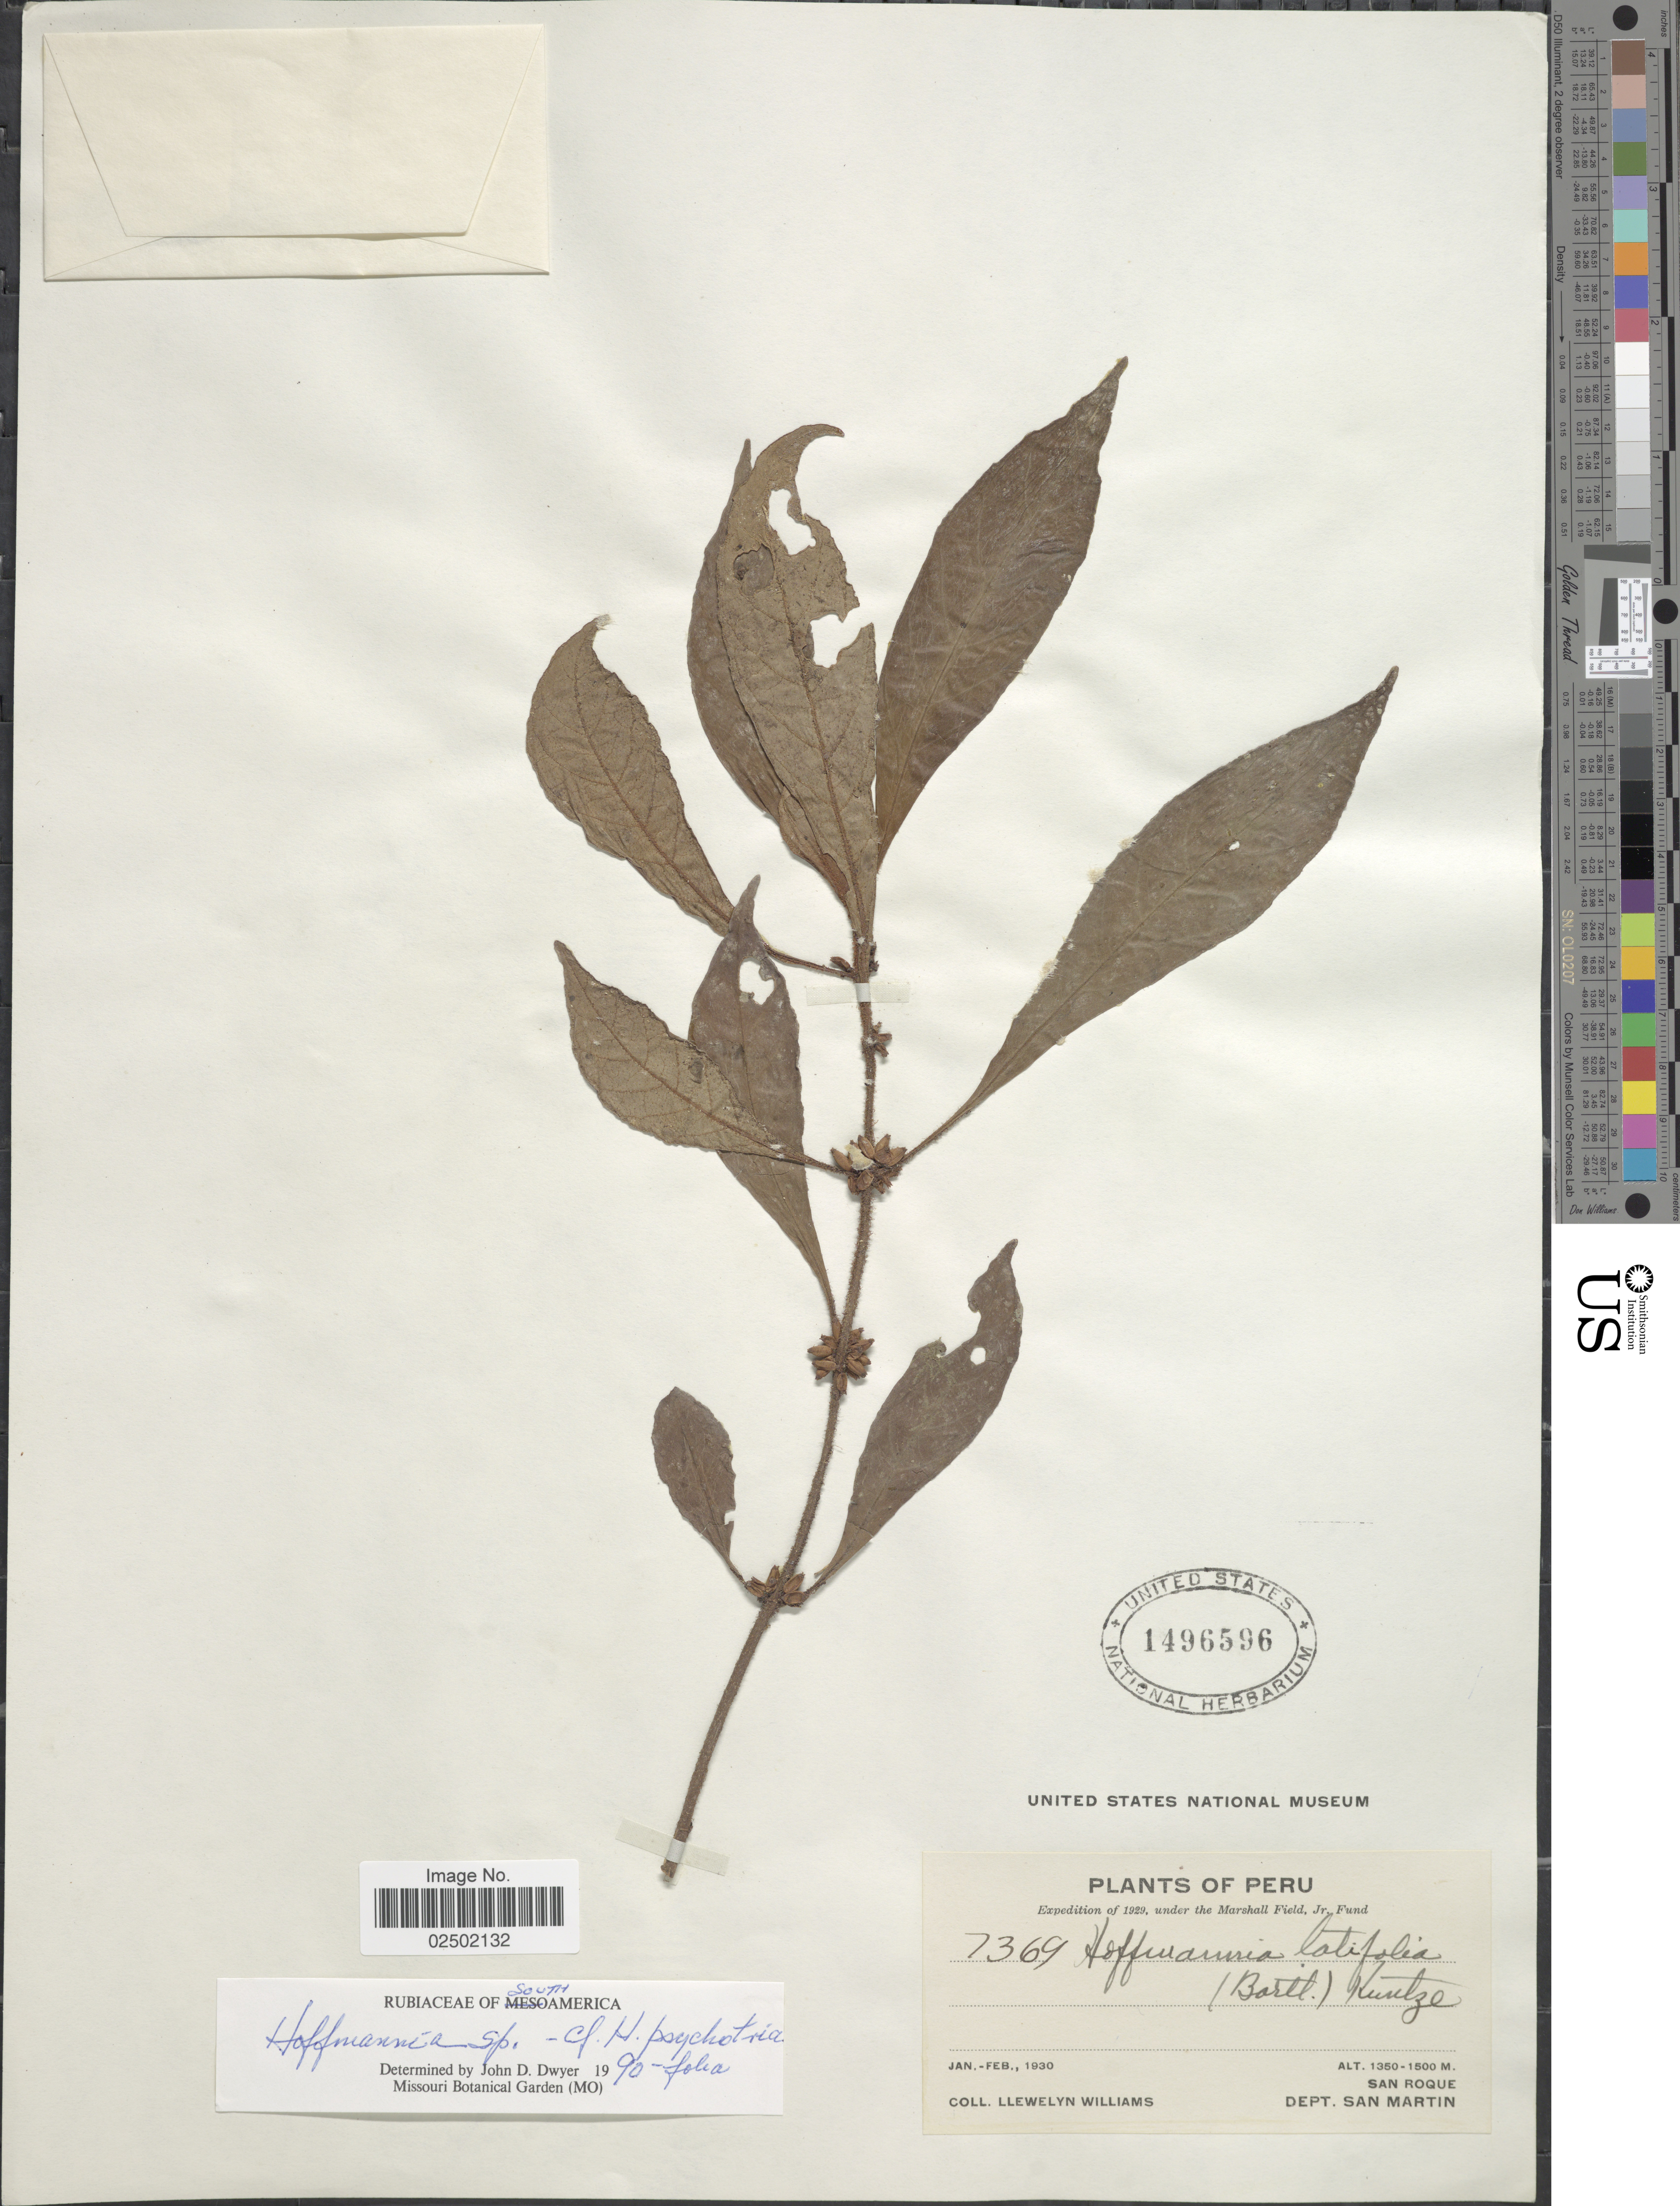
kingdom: Plantae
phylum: Tracheophyta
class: Magnoliopsida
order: Gentianales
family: Rubiaceae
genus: Hoffmannia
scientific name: Hoffmannia psychotriifolia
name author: (Benth.) Griseb.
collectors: Ll. Williams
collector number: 7369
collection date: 1930-01/1930-02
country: Peru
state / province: San Martín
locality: San Roque. Dept. San Martin.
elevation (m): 1350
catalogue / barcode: US 1496596